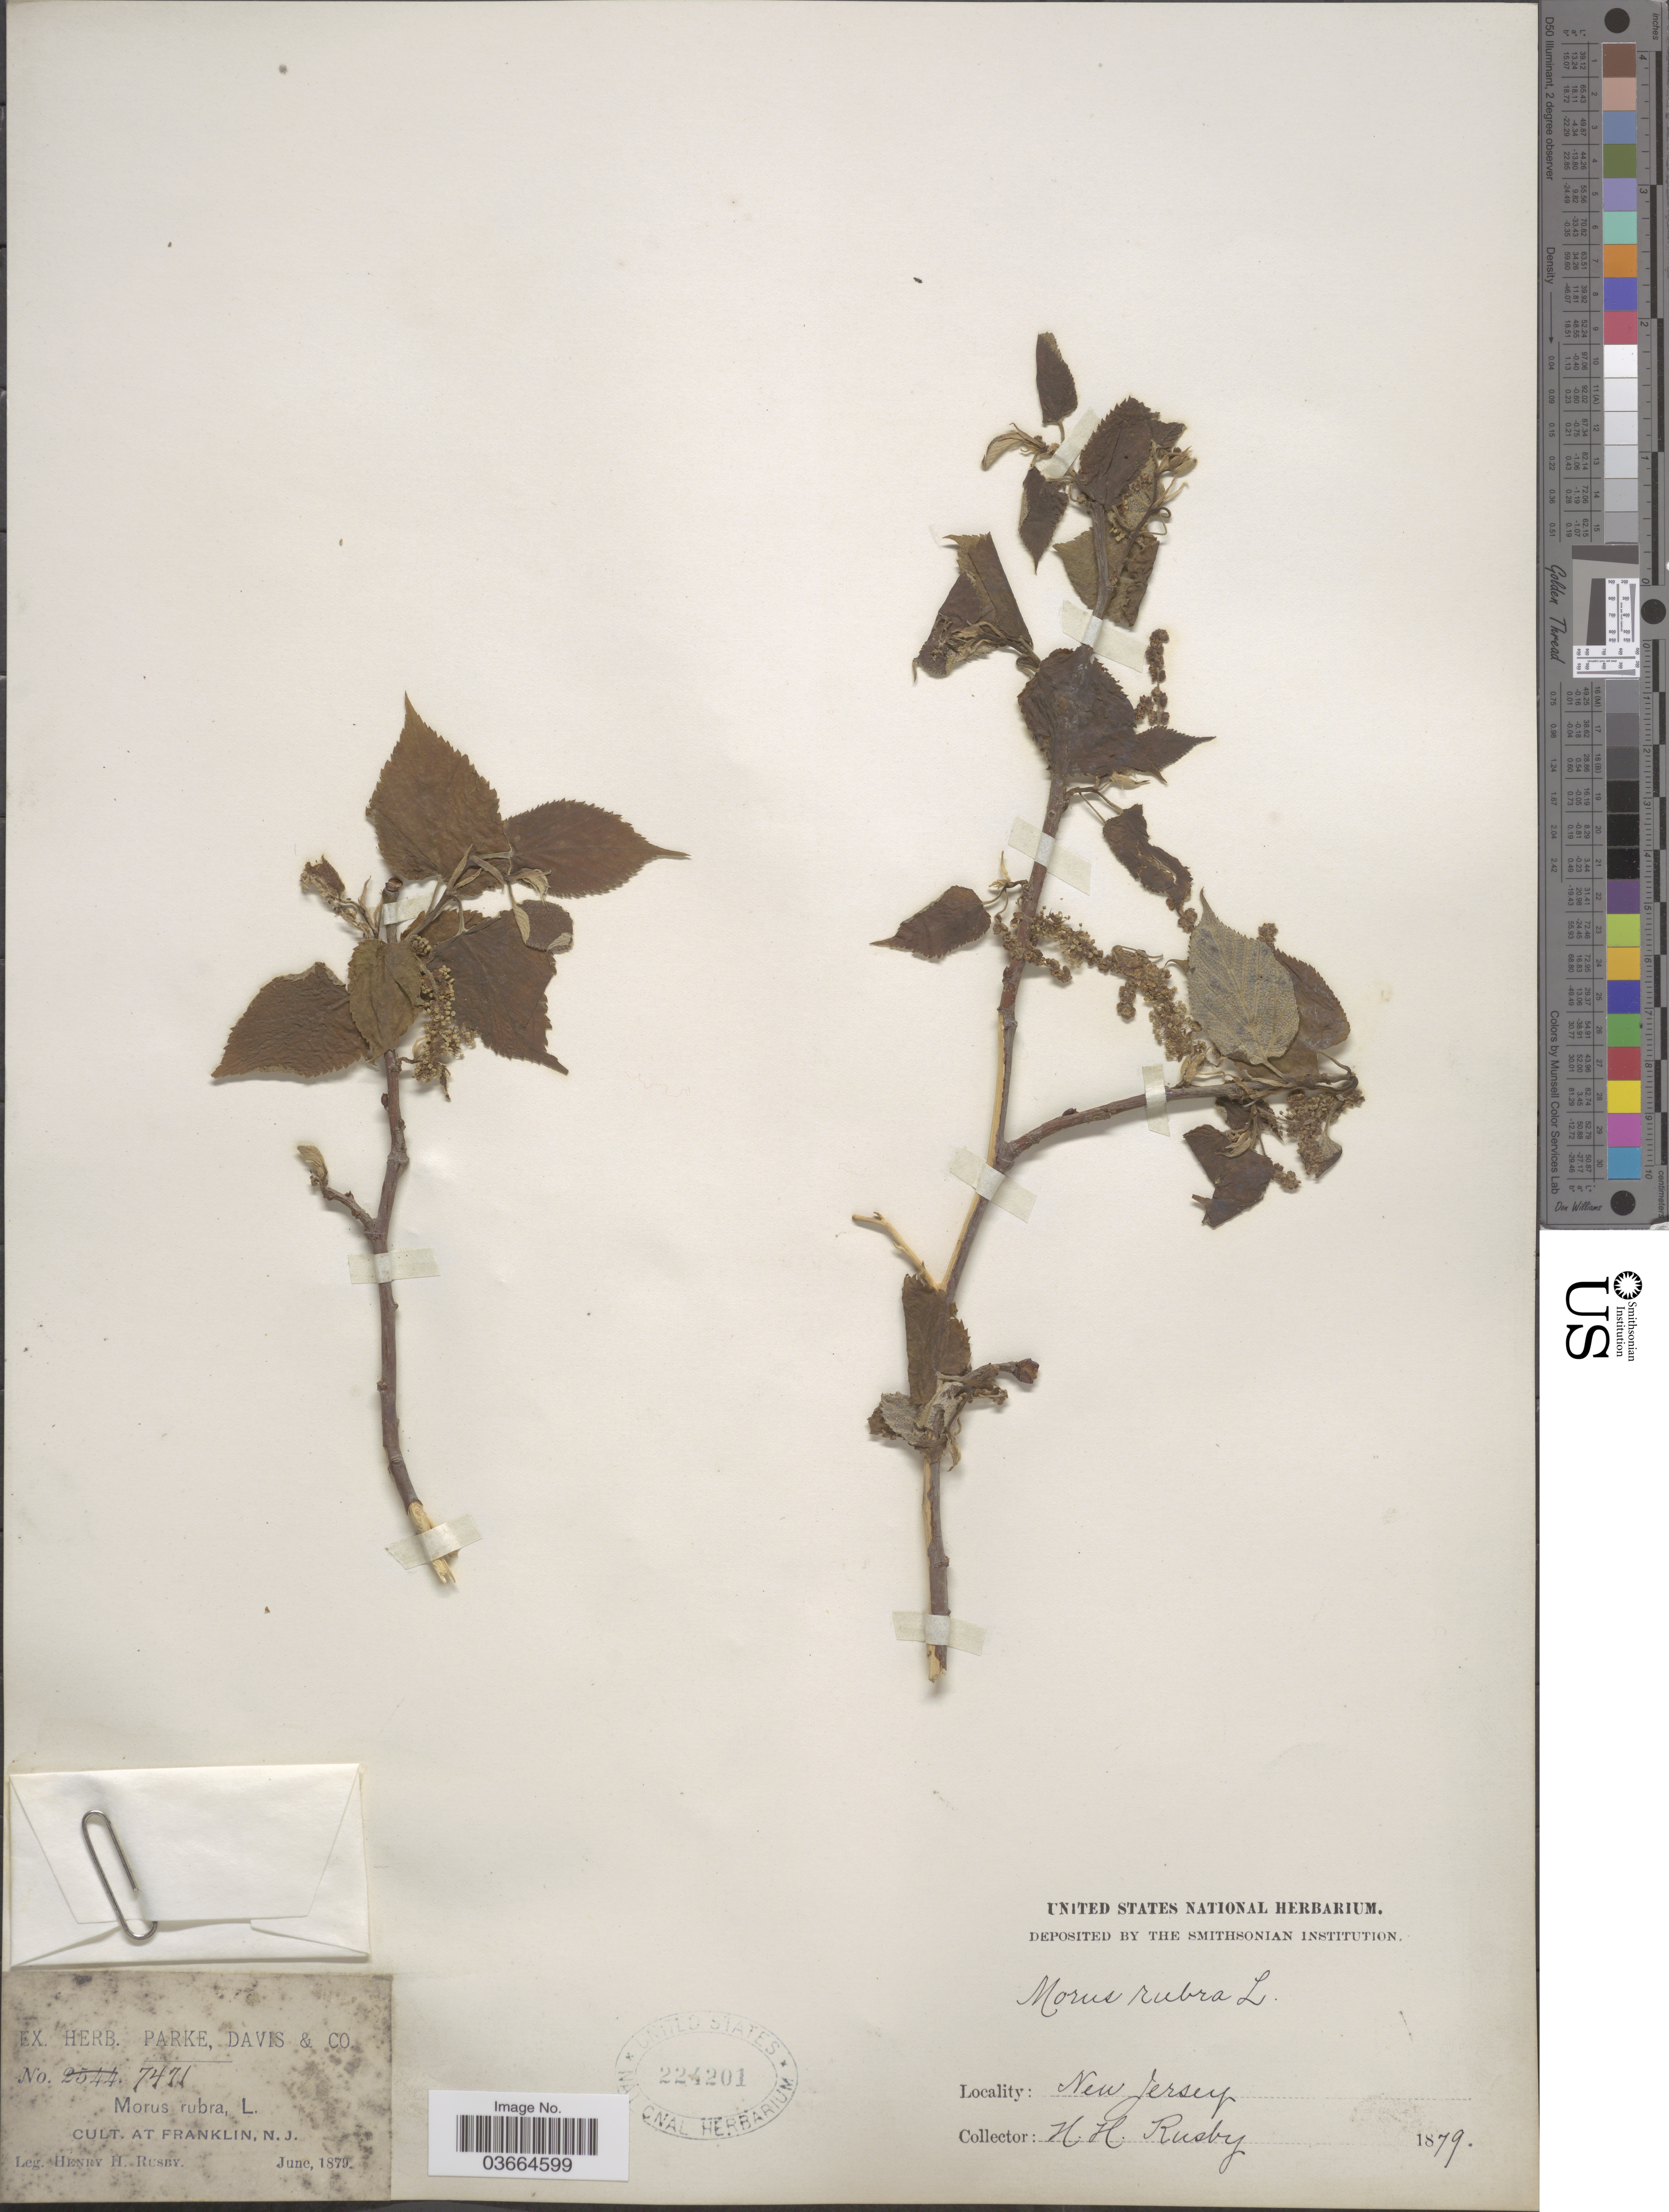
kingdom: Plantae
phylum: Tracheophyta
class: Magnoliopsida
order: Rosales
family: Moraceae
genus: Morus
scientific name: Morus rubra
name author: L.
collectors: H. H. Rusby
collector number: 7471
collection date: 1879-06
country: United States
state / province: New Jersey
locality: Franklin.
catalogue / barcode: US 224201